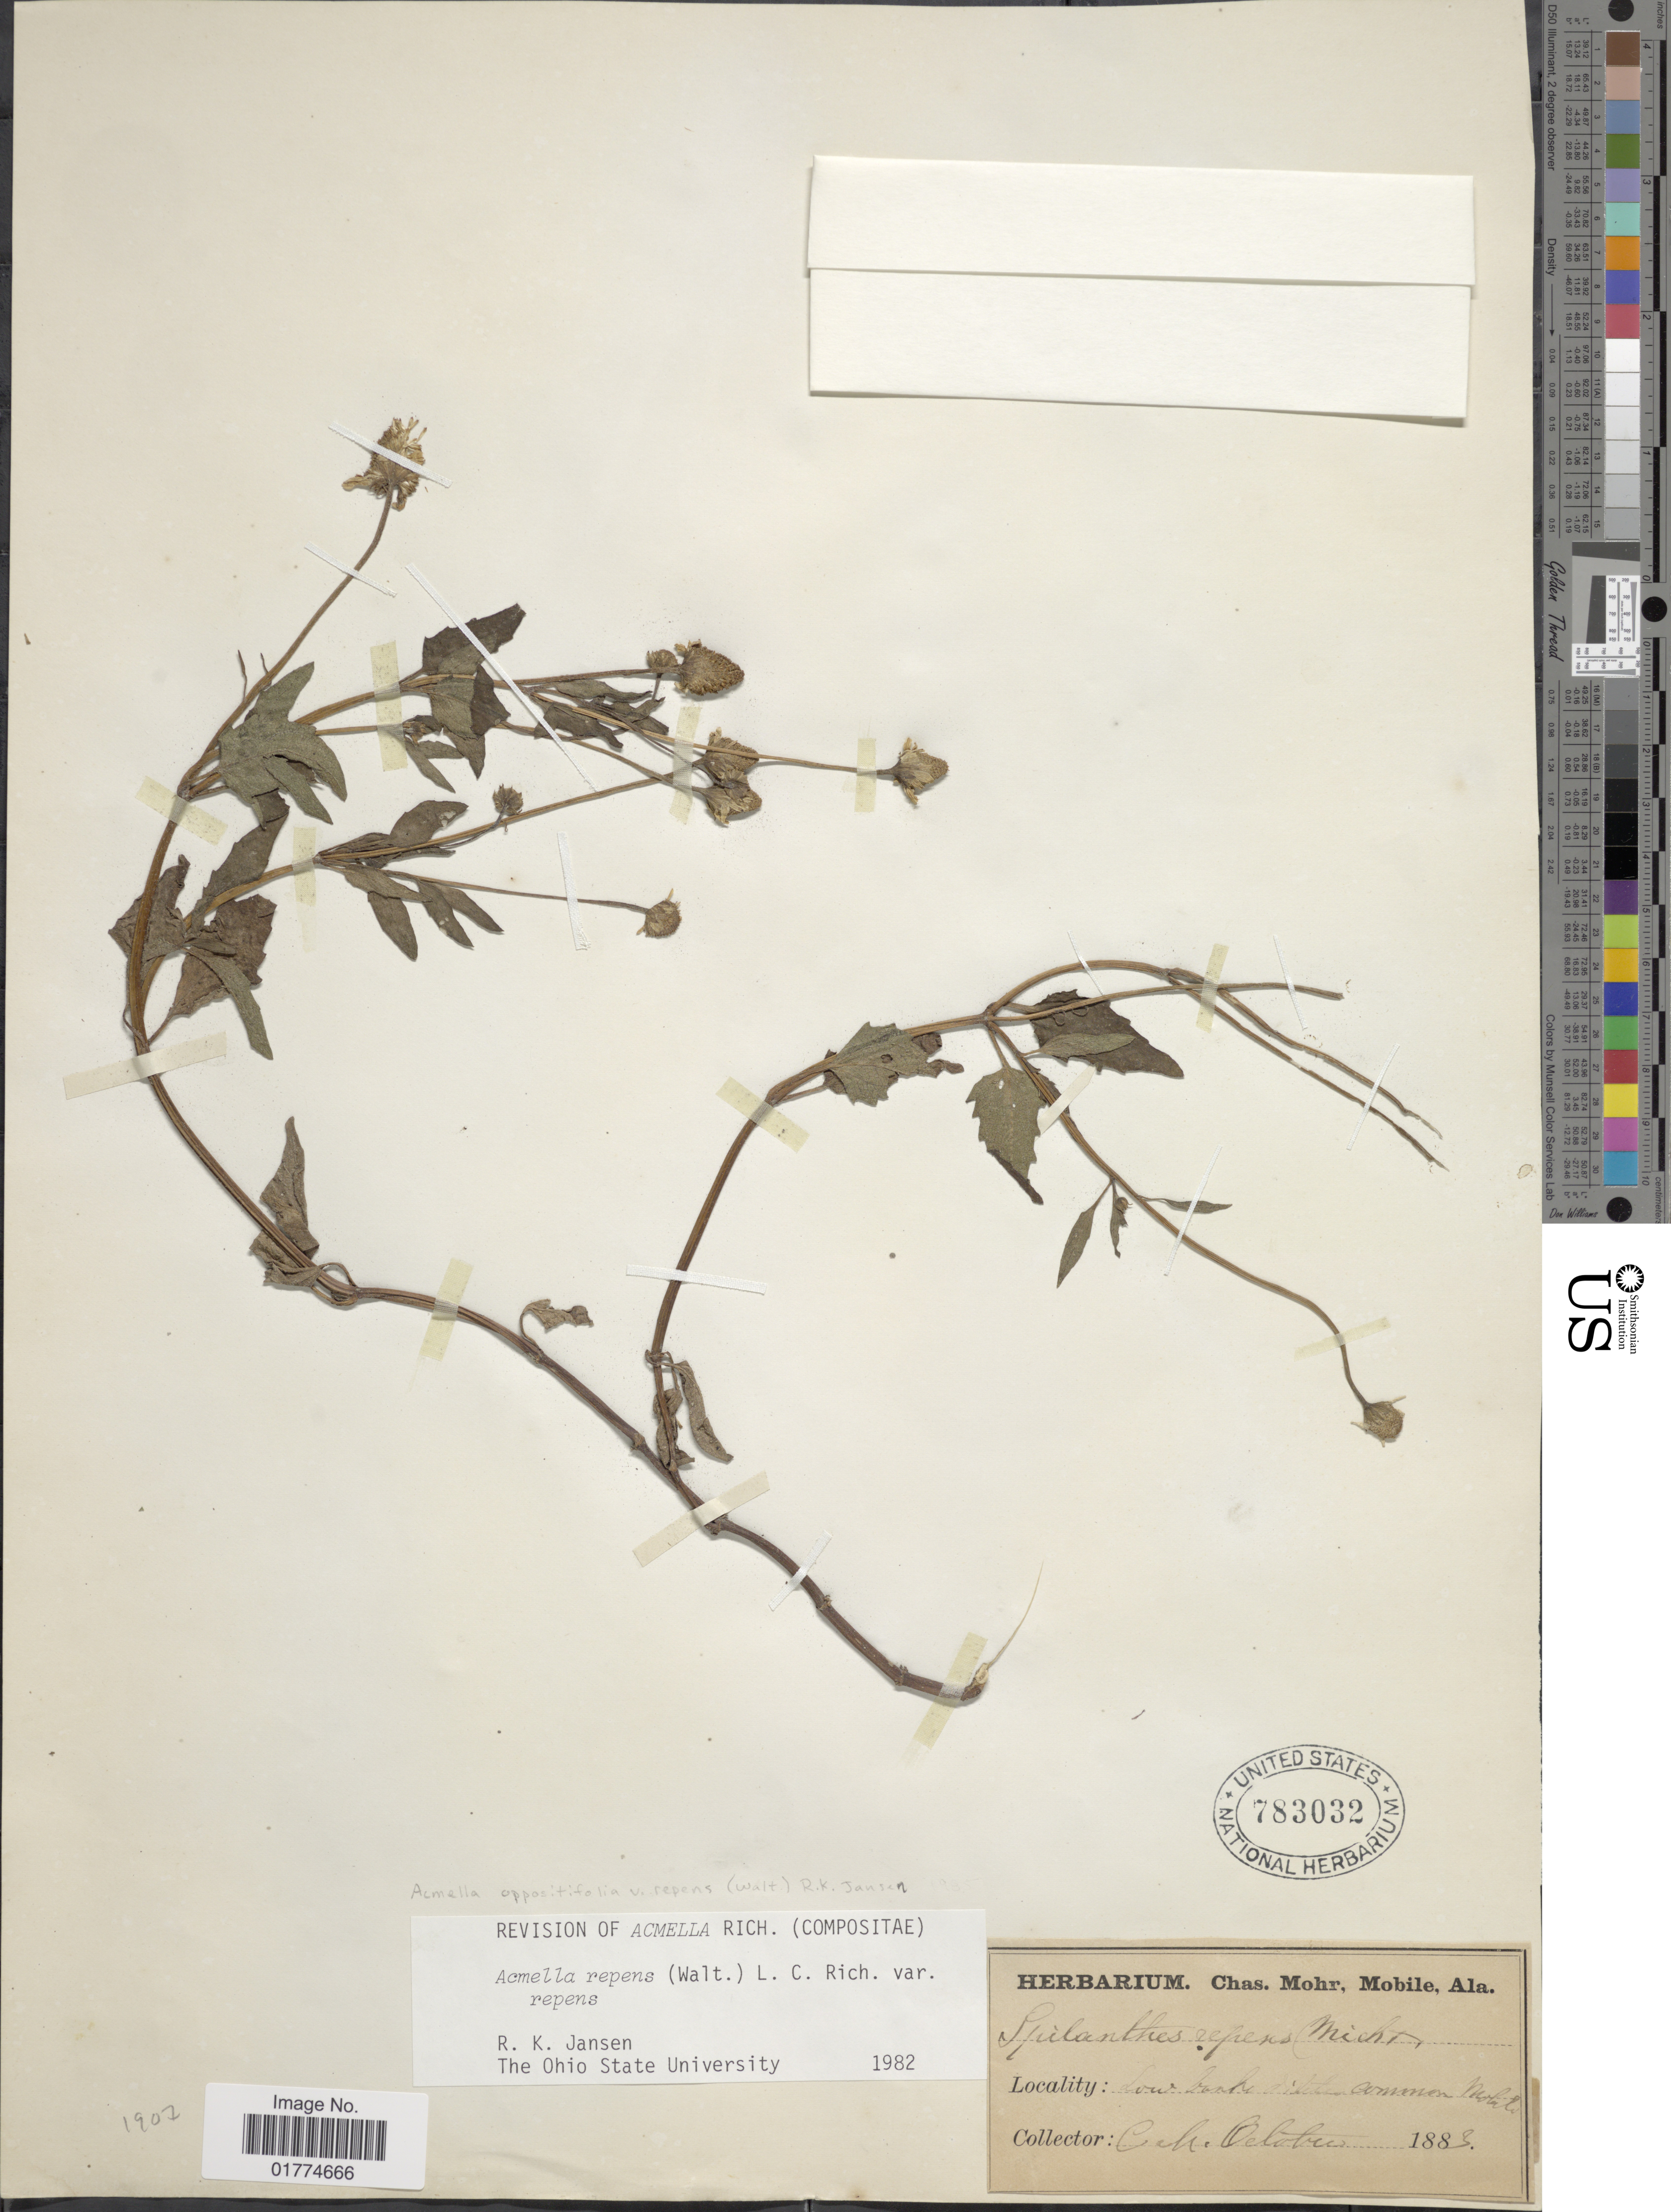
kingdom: Plantae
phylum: Tracheophyta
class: Magnoliopsida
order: Asterales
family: Asteraceae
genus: Acmella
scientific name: Acmella oppositifolia var. repens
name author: (Walter) R.K. Jansen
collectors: Mohr, C. T. (herbarium)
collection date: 1883-10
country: United States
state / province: Alaska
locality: Mobile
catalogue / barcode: US 783032